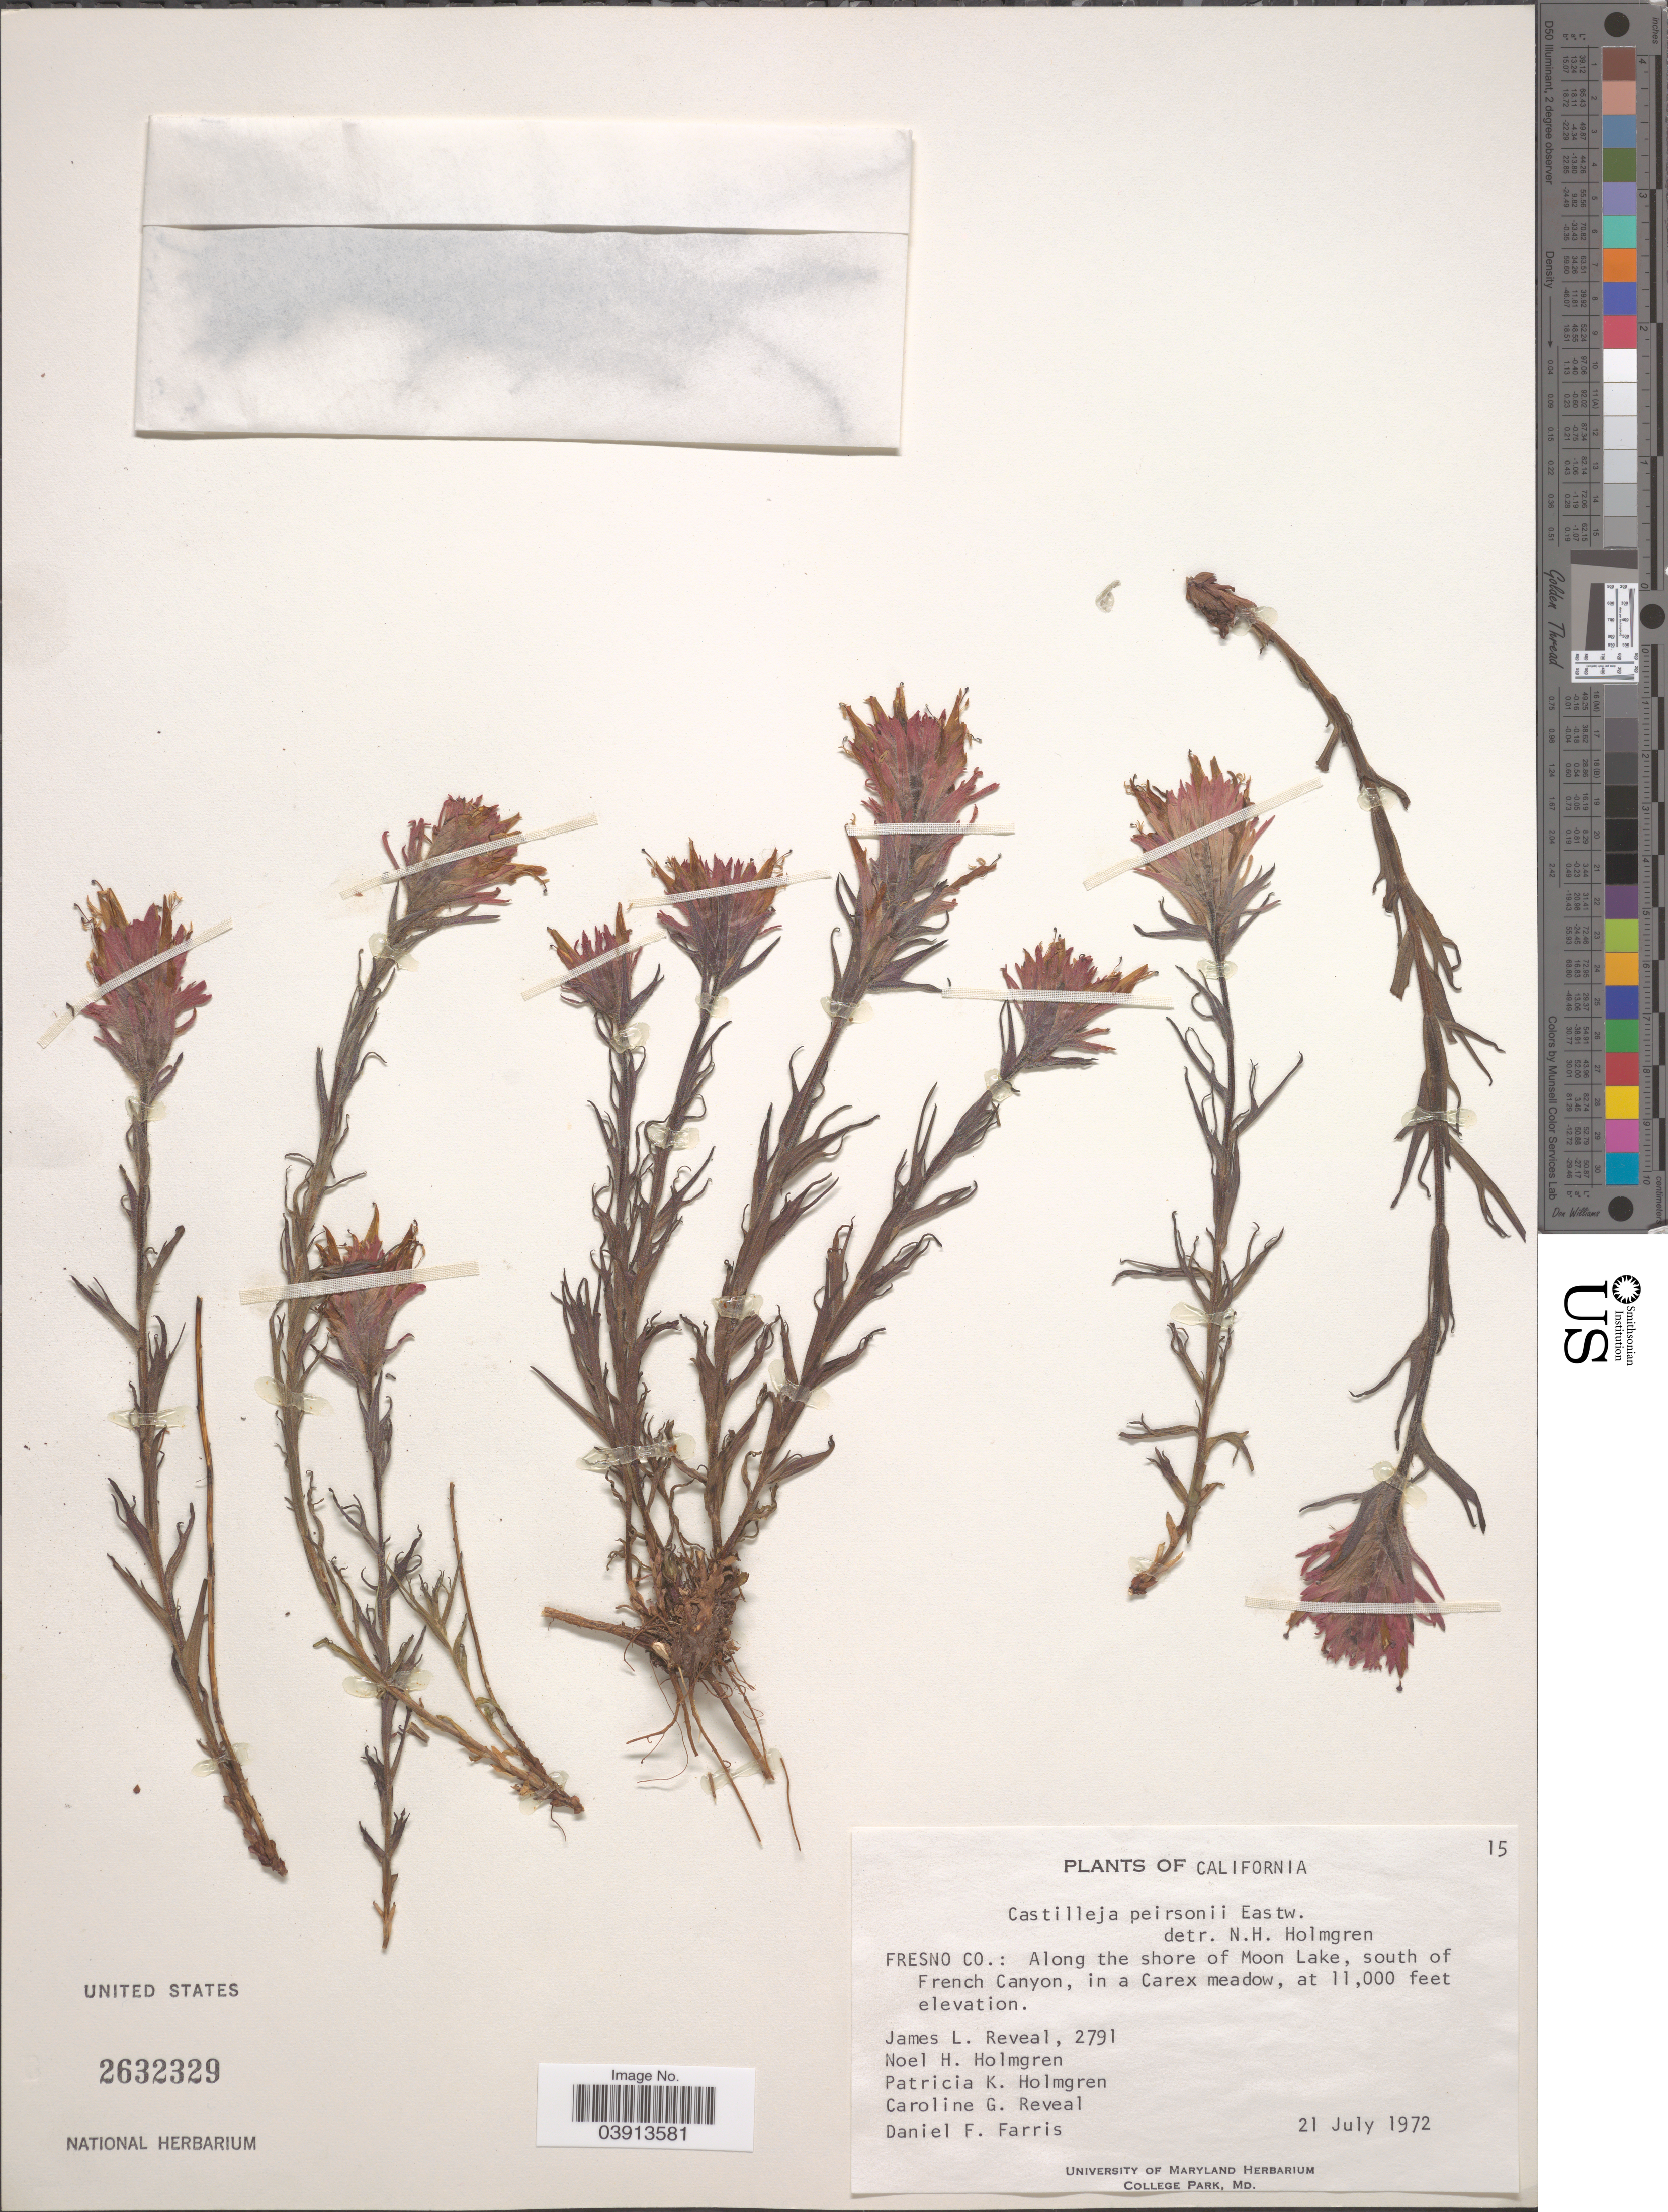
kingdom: Plantae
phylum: Tracheophyta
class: Magnoliopsida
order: Lamiales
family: Orobanchaceae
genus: Castilleja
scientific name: Castilleja peirsonii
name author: Eastw.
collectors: J. L. Reveal, N. H. Holmgren, P. K. Holmgren, C. G. Reveal & D. Ferris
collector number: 2791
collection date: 1972-07-21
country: United States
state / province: California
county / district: Fresno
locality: Fresno Co.: Along the shore of Moon Lake, south of French Canyon, in a Carex meadow.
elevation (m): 3353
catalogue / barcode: US 2632329